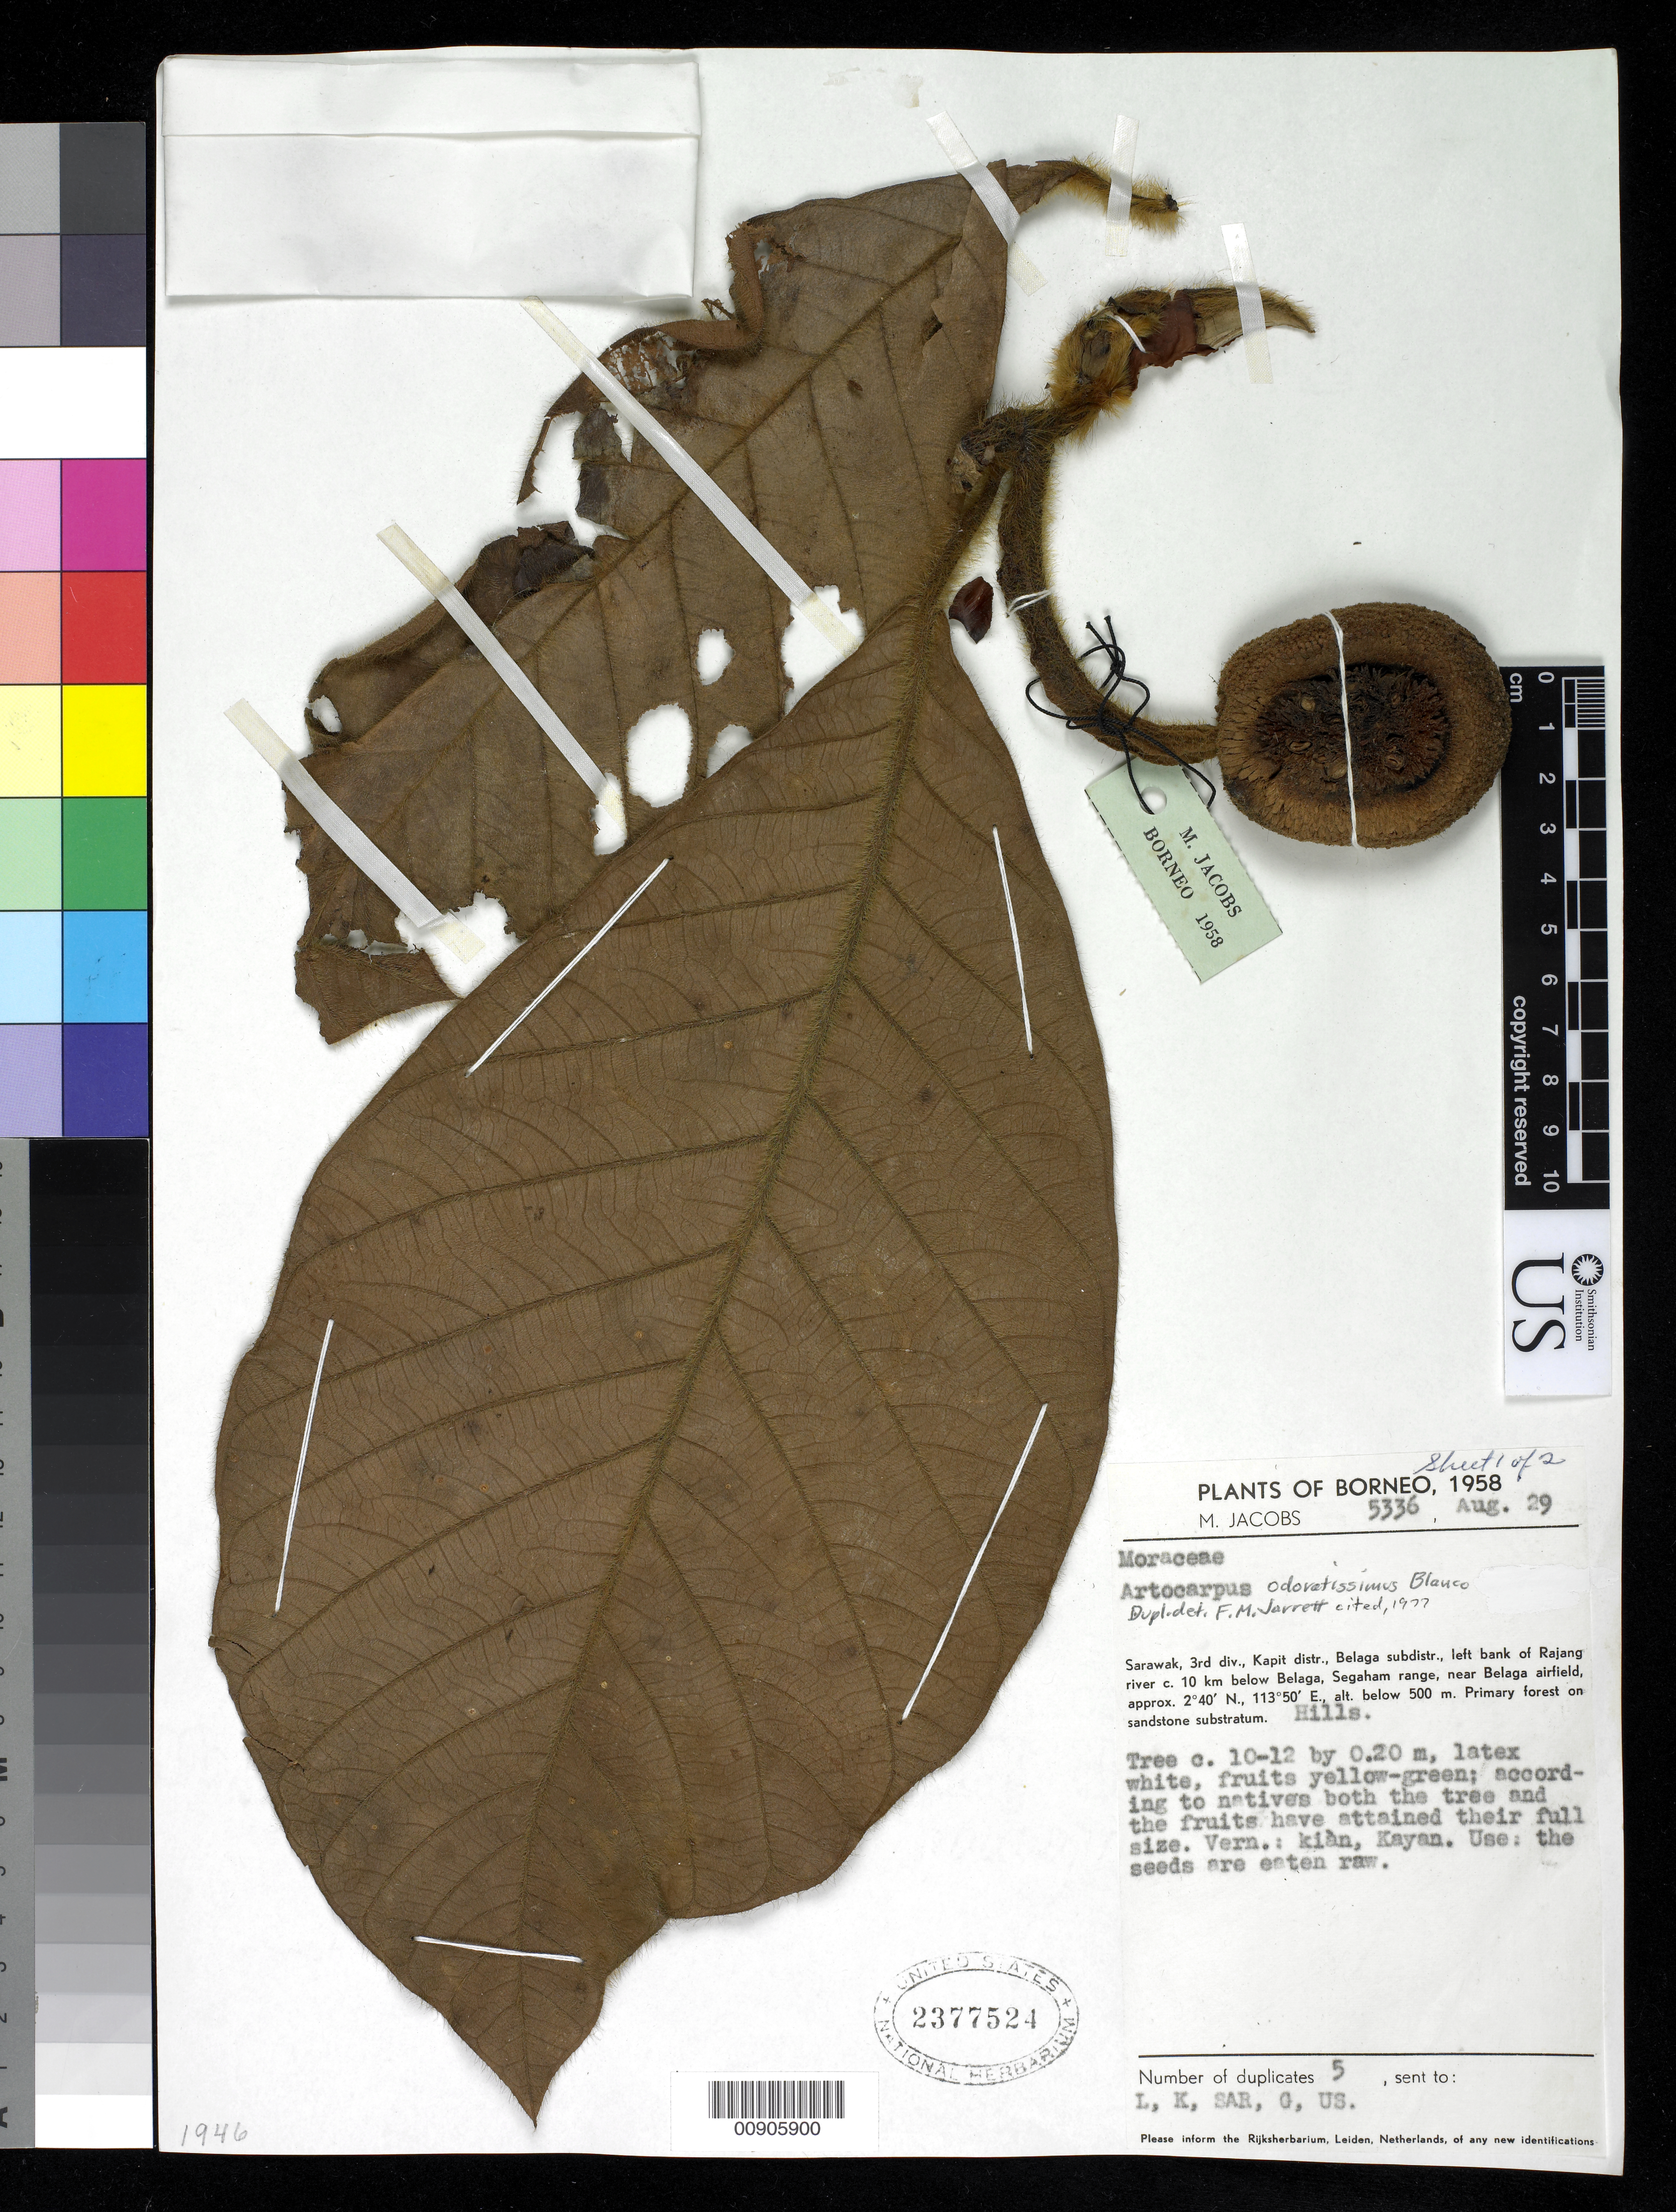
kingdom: Plantae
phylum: Tracheophyta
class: Magnoliopsida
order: Rosales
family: Moraceae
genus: Artocarpus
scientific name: Artocarpus odoratissimus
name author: Blanco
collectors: M. R. Jacobs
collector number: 5336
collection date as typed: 29 Aug 1958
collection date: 1958-08-29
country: Malaysia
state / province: Sarawak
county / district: Kapit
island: Borneo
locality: Belaga subdistrict, left bank of Rajang river c. 10 km below Belaga, Segaham range, near Belaga airfield.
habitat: Primary forest on sandstone substratum. Hills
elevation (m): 500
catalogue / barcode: US 2377524